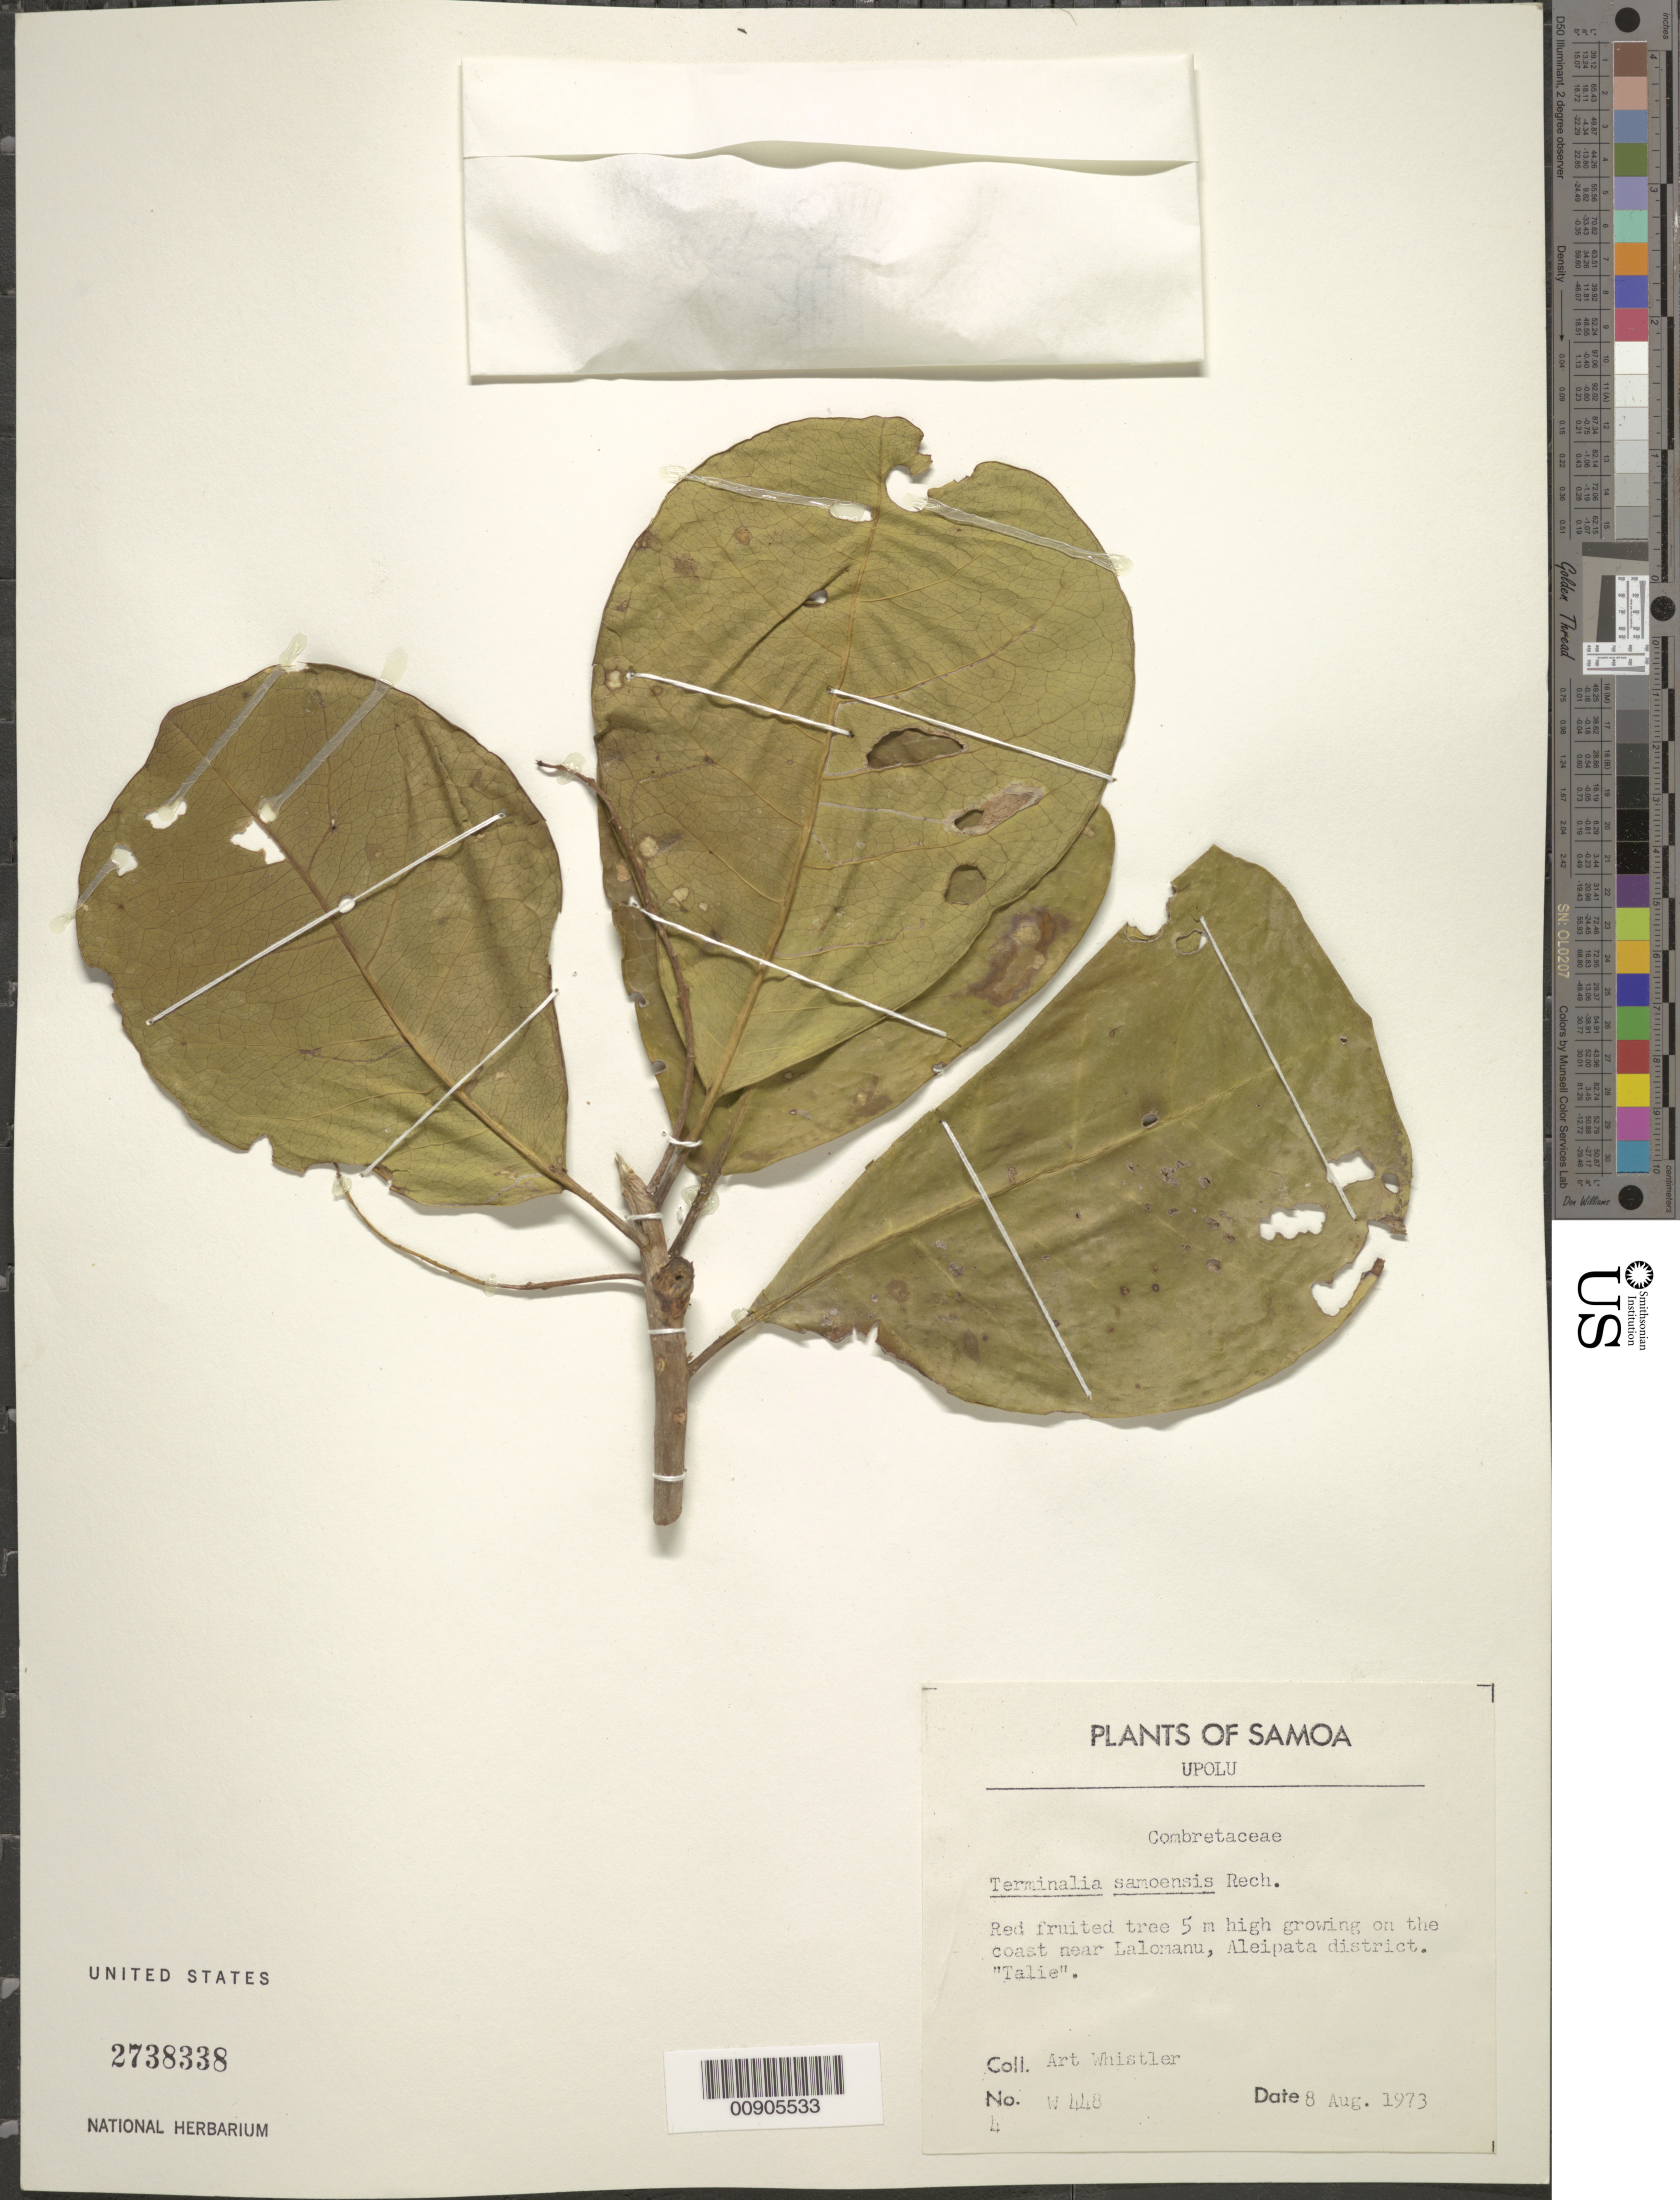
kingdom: Plantae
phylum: Tracheophyta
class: Magnoliopsida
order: Myrtales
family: Combretaceae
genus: Terminalia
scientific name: Terminalia samoensis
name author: Rech.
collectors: A. Whistler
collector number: W 448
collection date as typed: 08 Aug 1973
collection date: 1973-08-08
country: Samoa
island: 'Upolu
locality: Growing on the coast near Lalomanu, Aleipata district.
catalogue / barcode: US 2738338